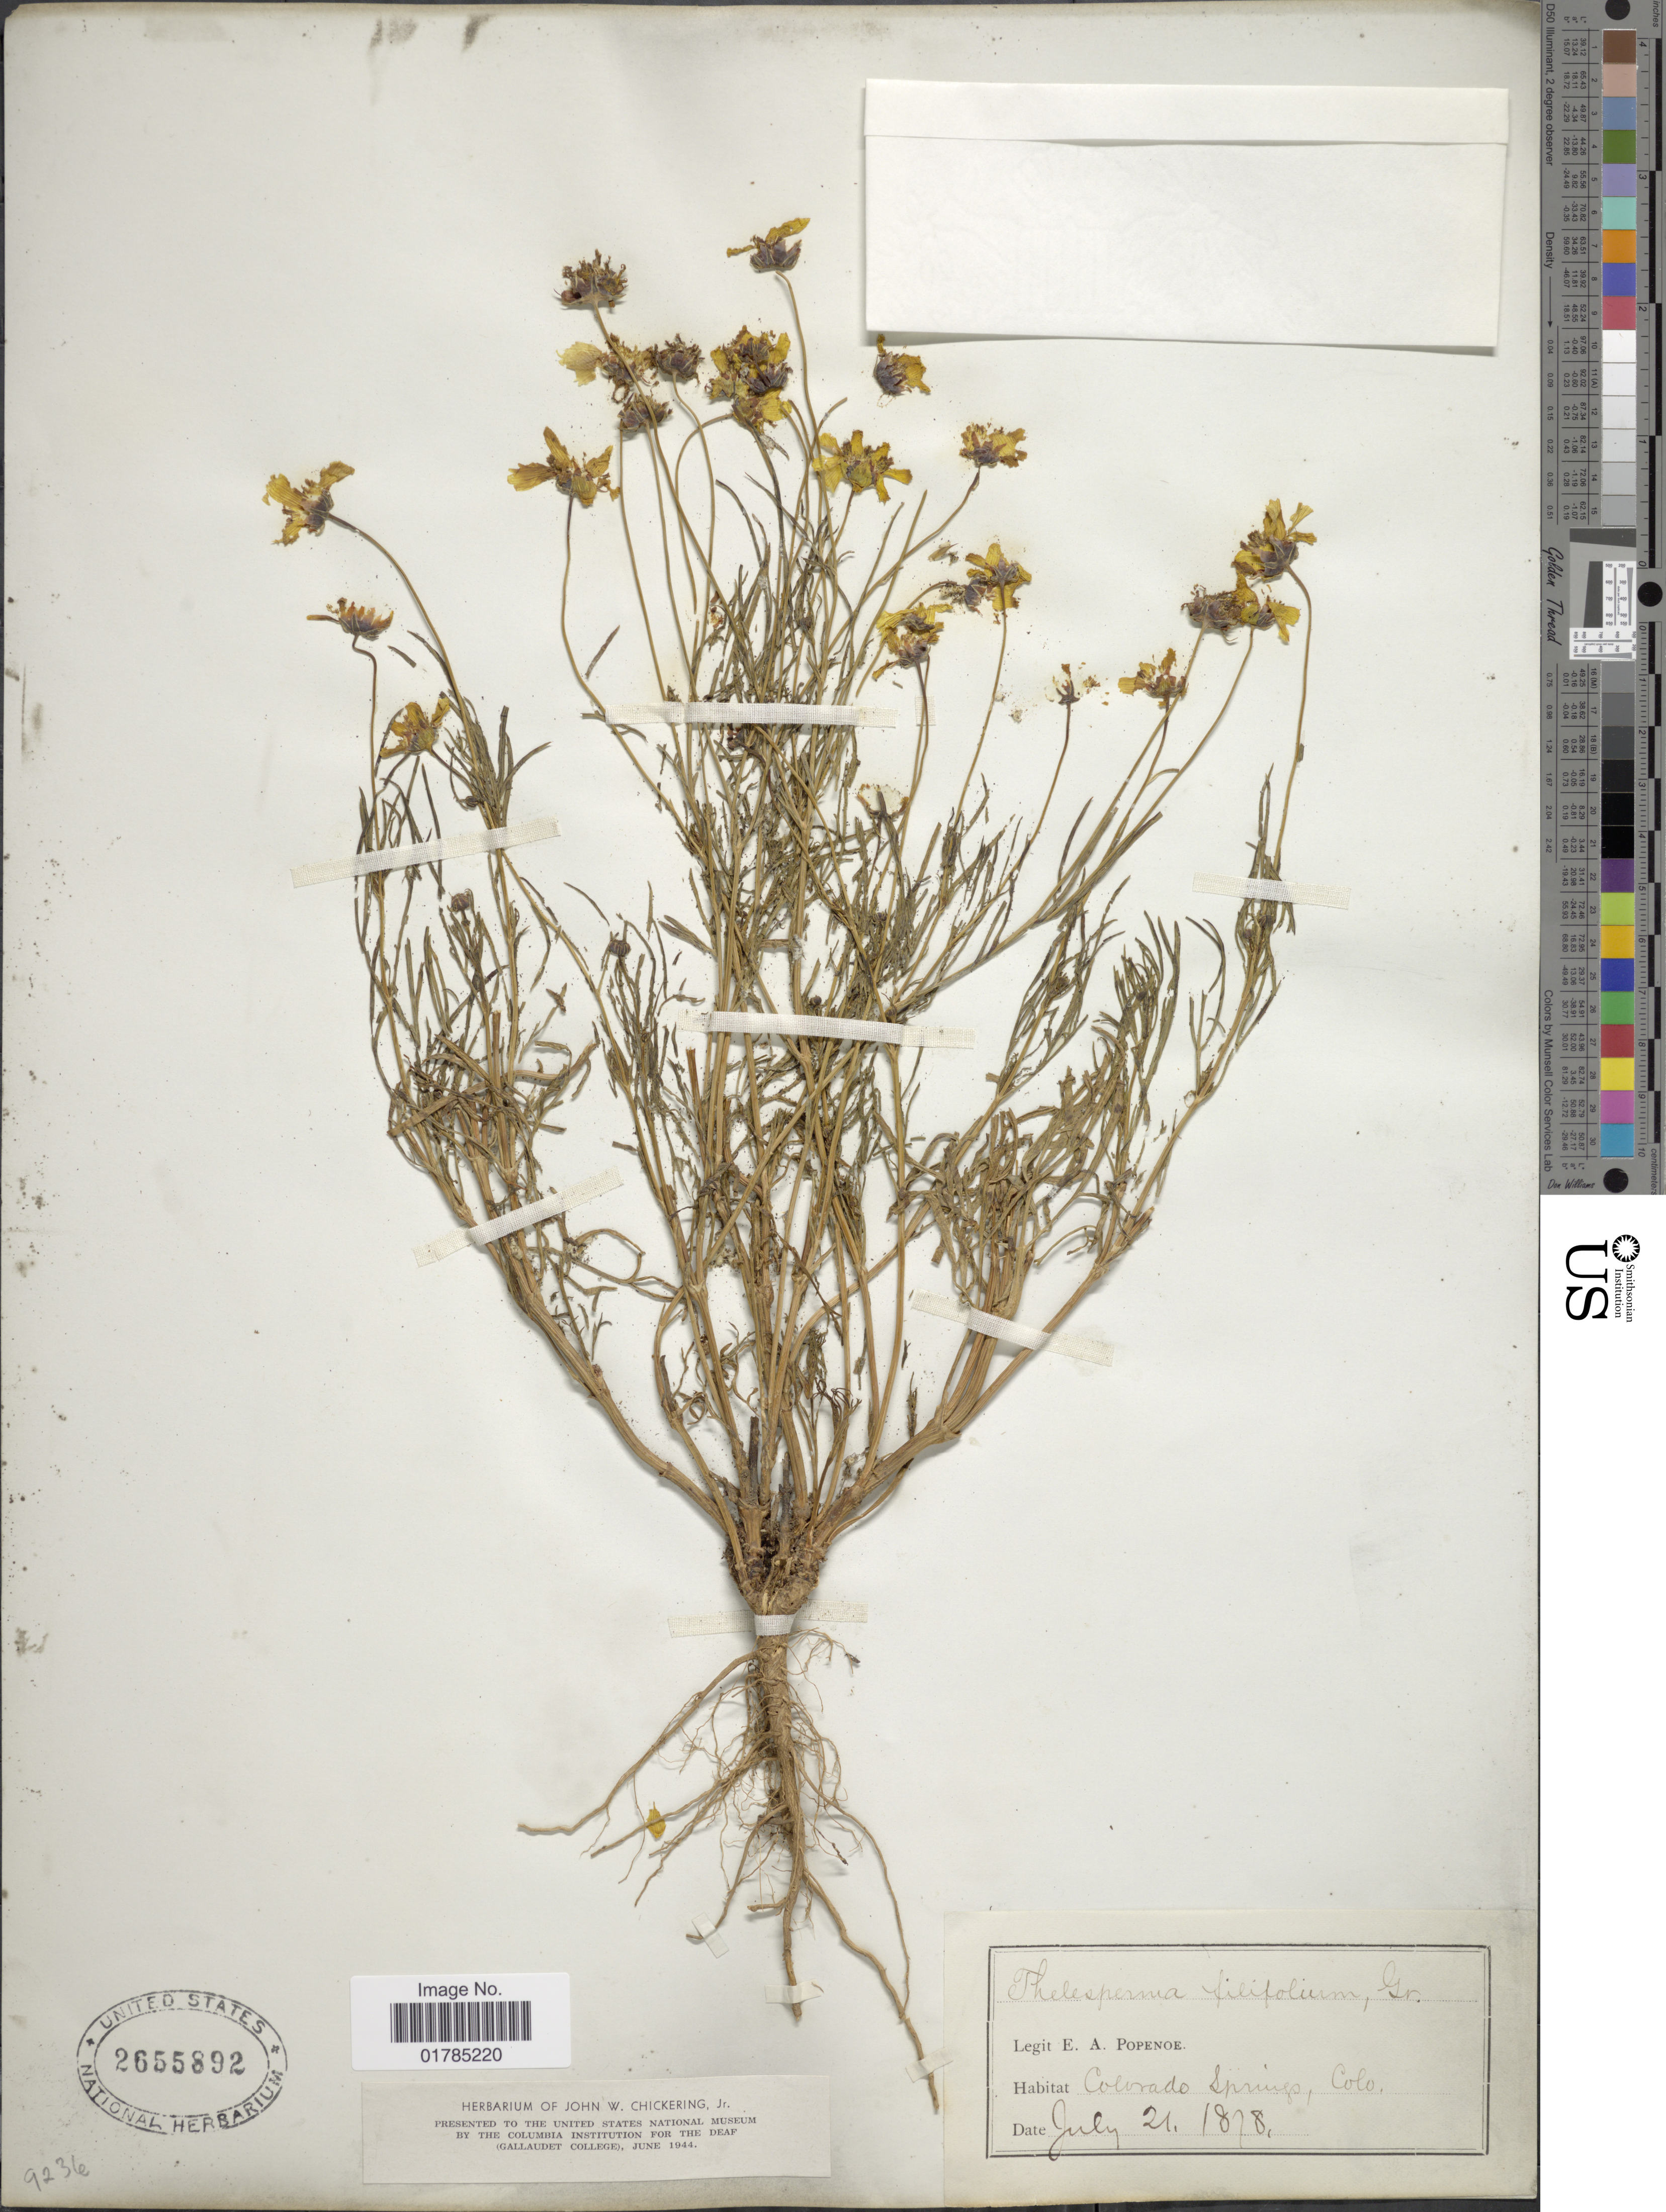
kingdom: Plantae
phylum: Tracheophyta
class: Magnoliopsida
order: Asterales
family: Asteraceae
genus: Thelesperma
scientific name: Thelesperma filifolium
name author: (Hook.) A. Gray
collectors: E. A. Popenoe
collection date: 1878-07-21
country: United States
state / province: Colorado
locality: Colorado Springs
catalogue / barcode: US 2655892